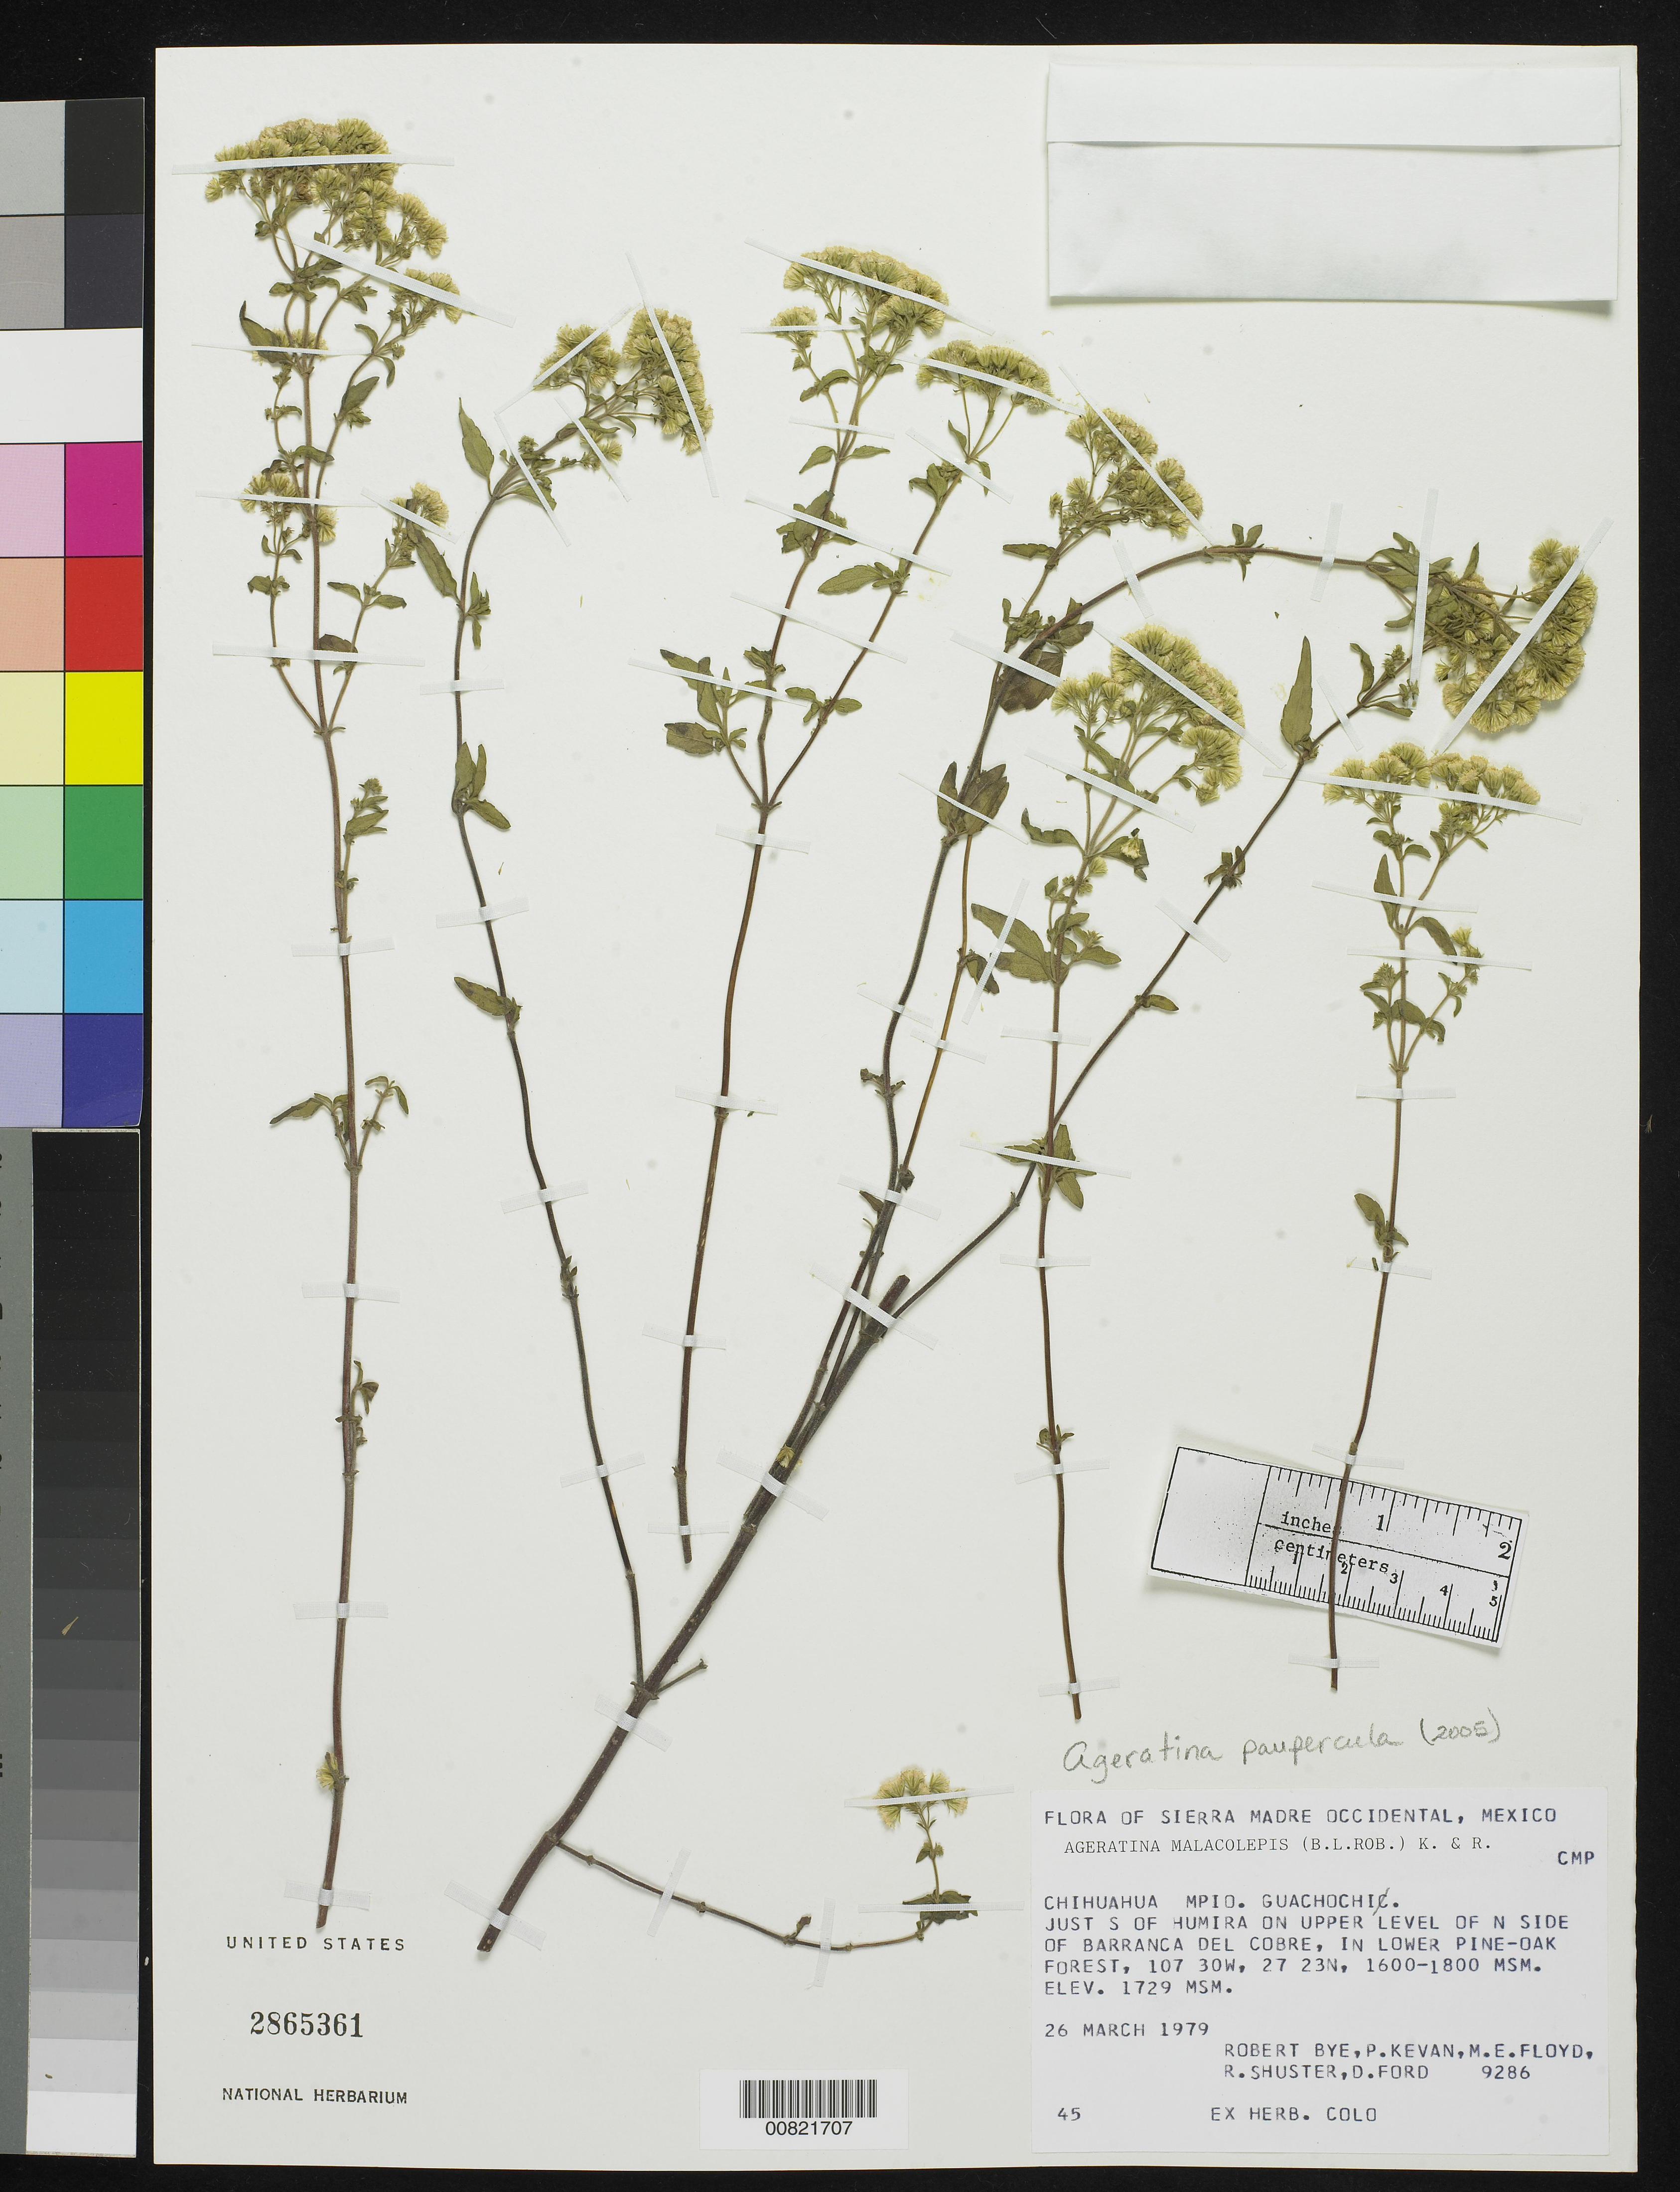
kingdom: Plantae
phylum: Tracheophyta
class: Magnoliopsida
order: Asterales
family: Asteraceae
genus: Ageratina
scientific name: Ageratina paupercula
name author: (A. Gray) R.M. King & H. Rob.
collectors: R. A. Bye, Kevan, P., Floyd, M. E., Shuster, R. & D. Ford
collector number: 9286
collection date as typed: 26 Mar 1979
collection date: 1979-03-26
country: Mexico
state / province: Chihuahua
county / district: Guachochi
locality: Just S of Humira on upper level of N side of Barranca del Cobre, Municipio de Guachochi, Chihuahua.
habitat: Lower Pine-Oak Forest.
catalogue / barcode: US 2865361